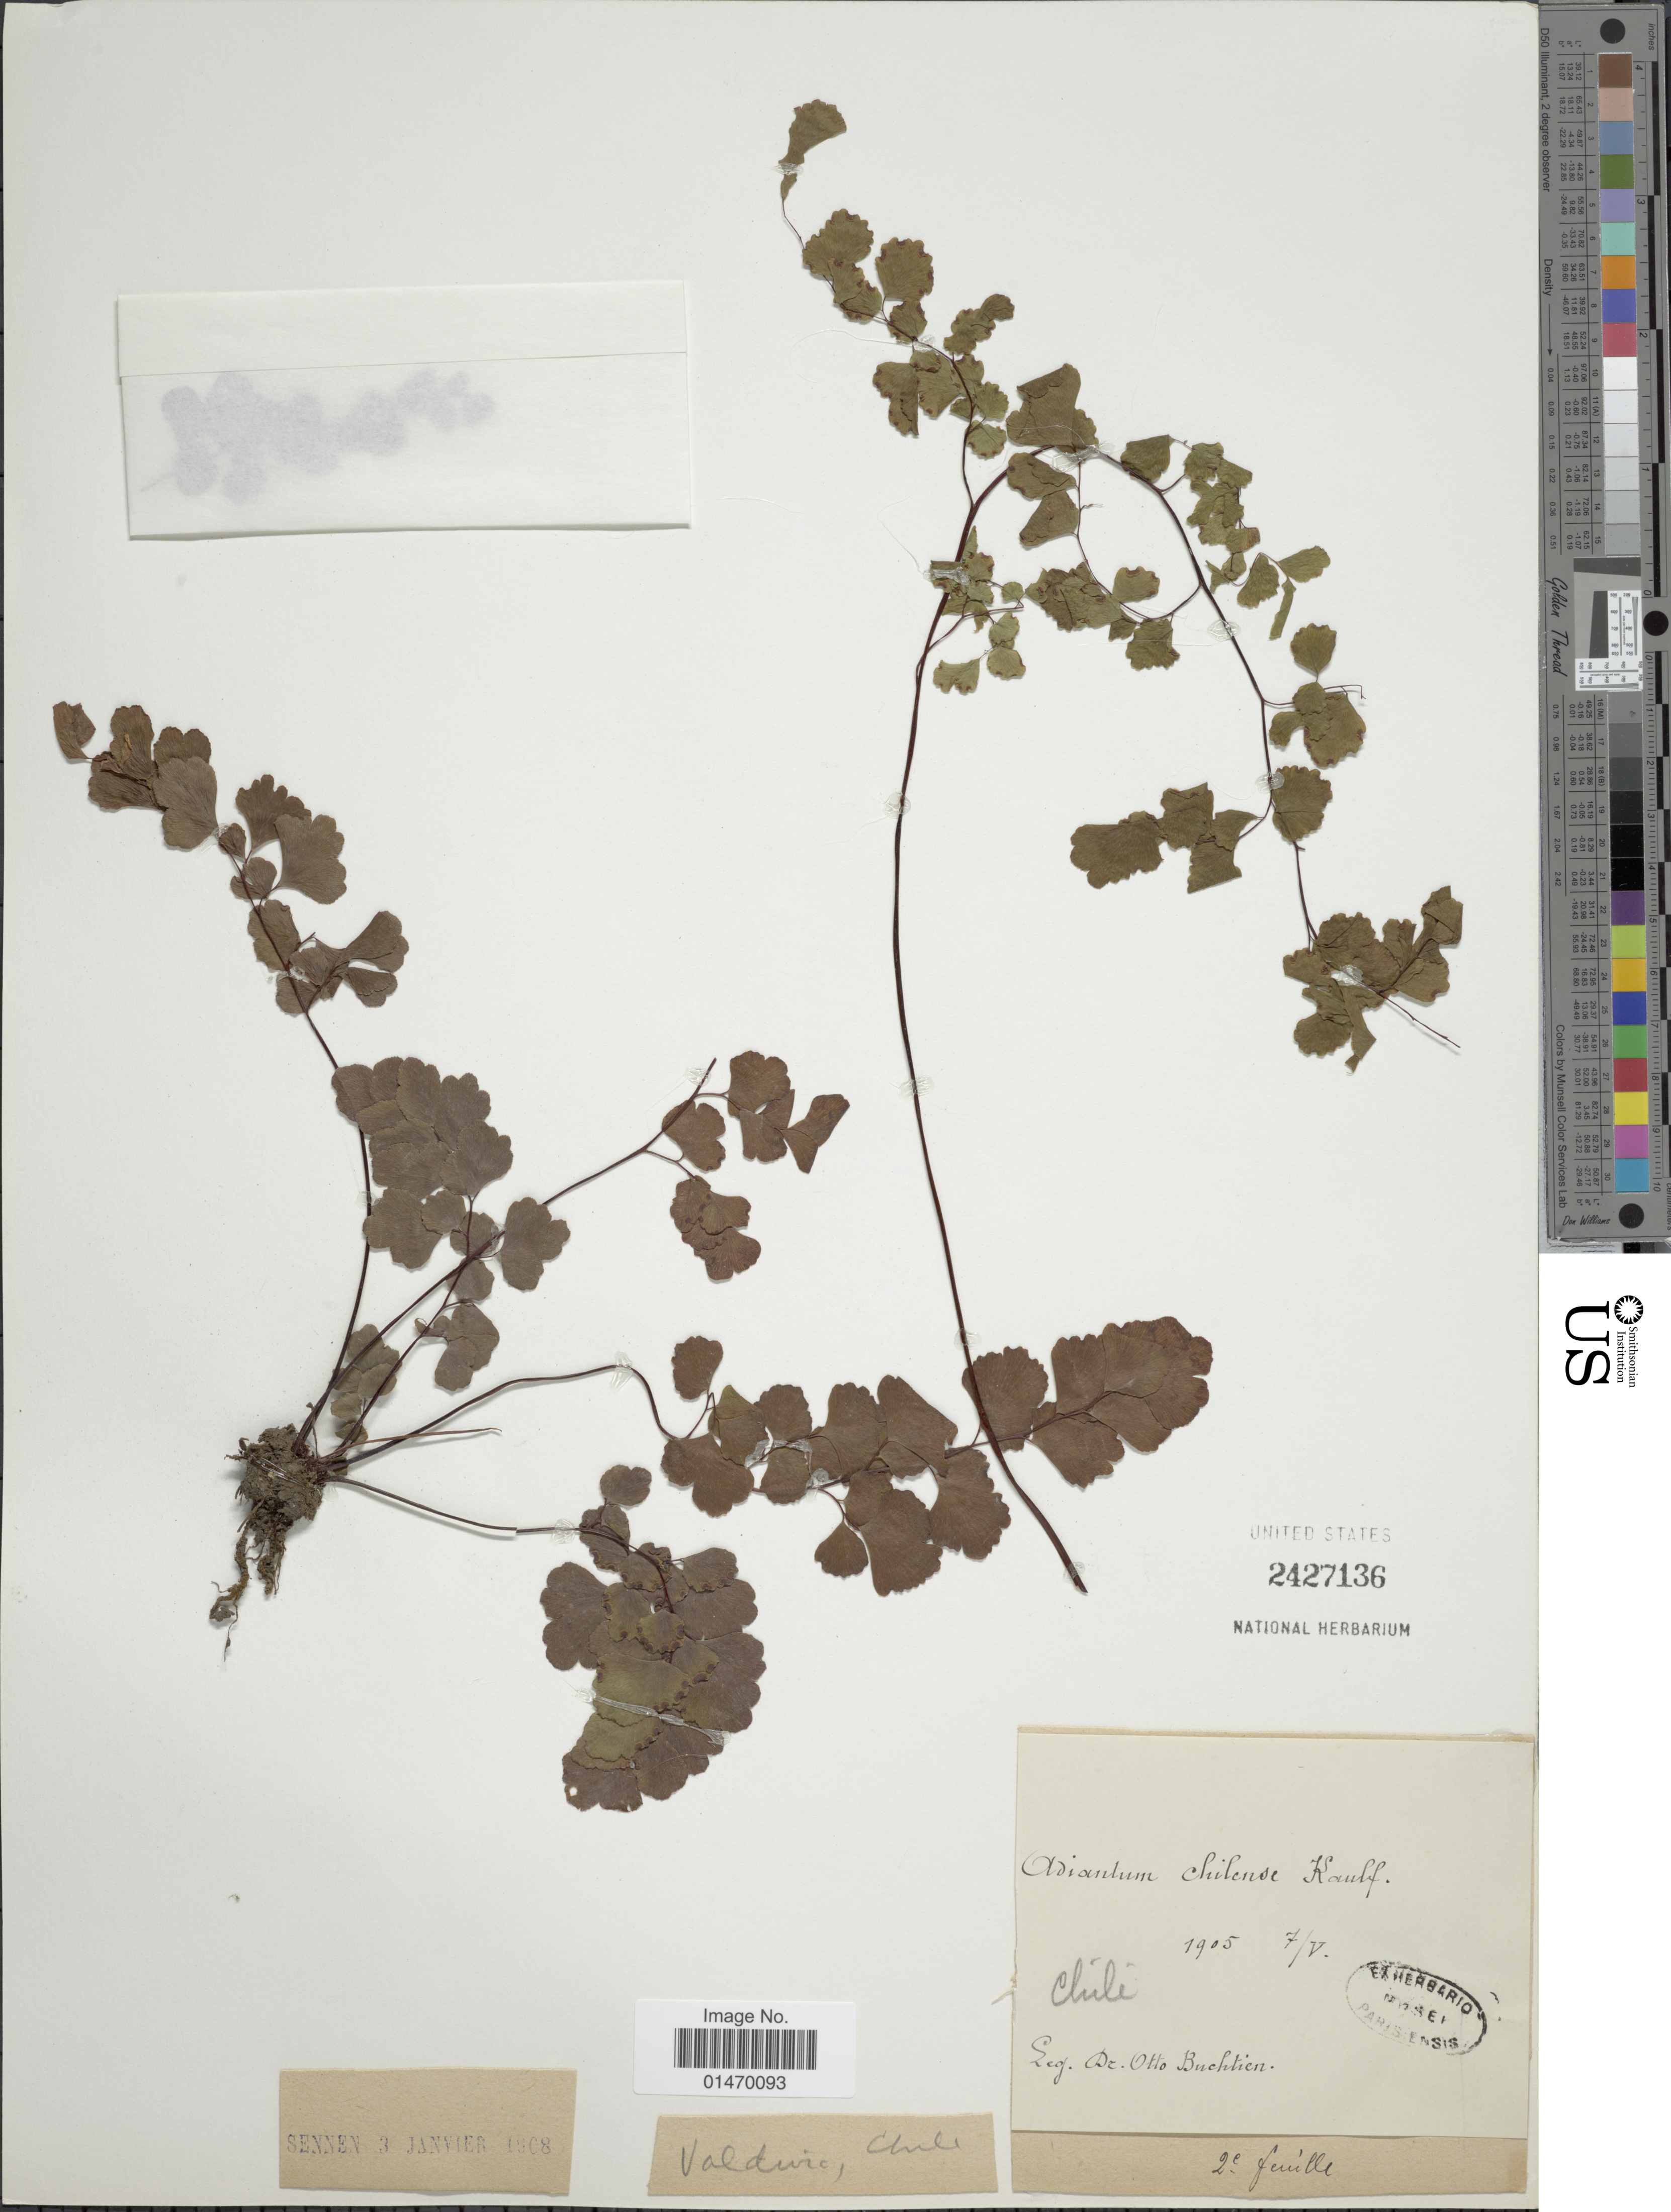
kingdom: Plantae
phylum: Tracheophyta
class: Polypodiopsida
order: Polypodiales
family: Pteridaceae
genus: Adiantum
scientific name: Adiantum chilense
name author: Kaulf.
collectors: O. Buchtien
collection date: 1905-05-07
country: Chile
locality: Chile, Valdivia.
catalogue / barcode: US 2427136